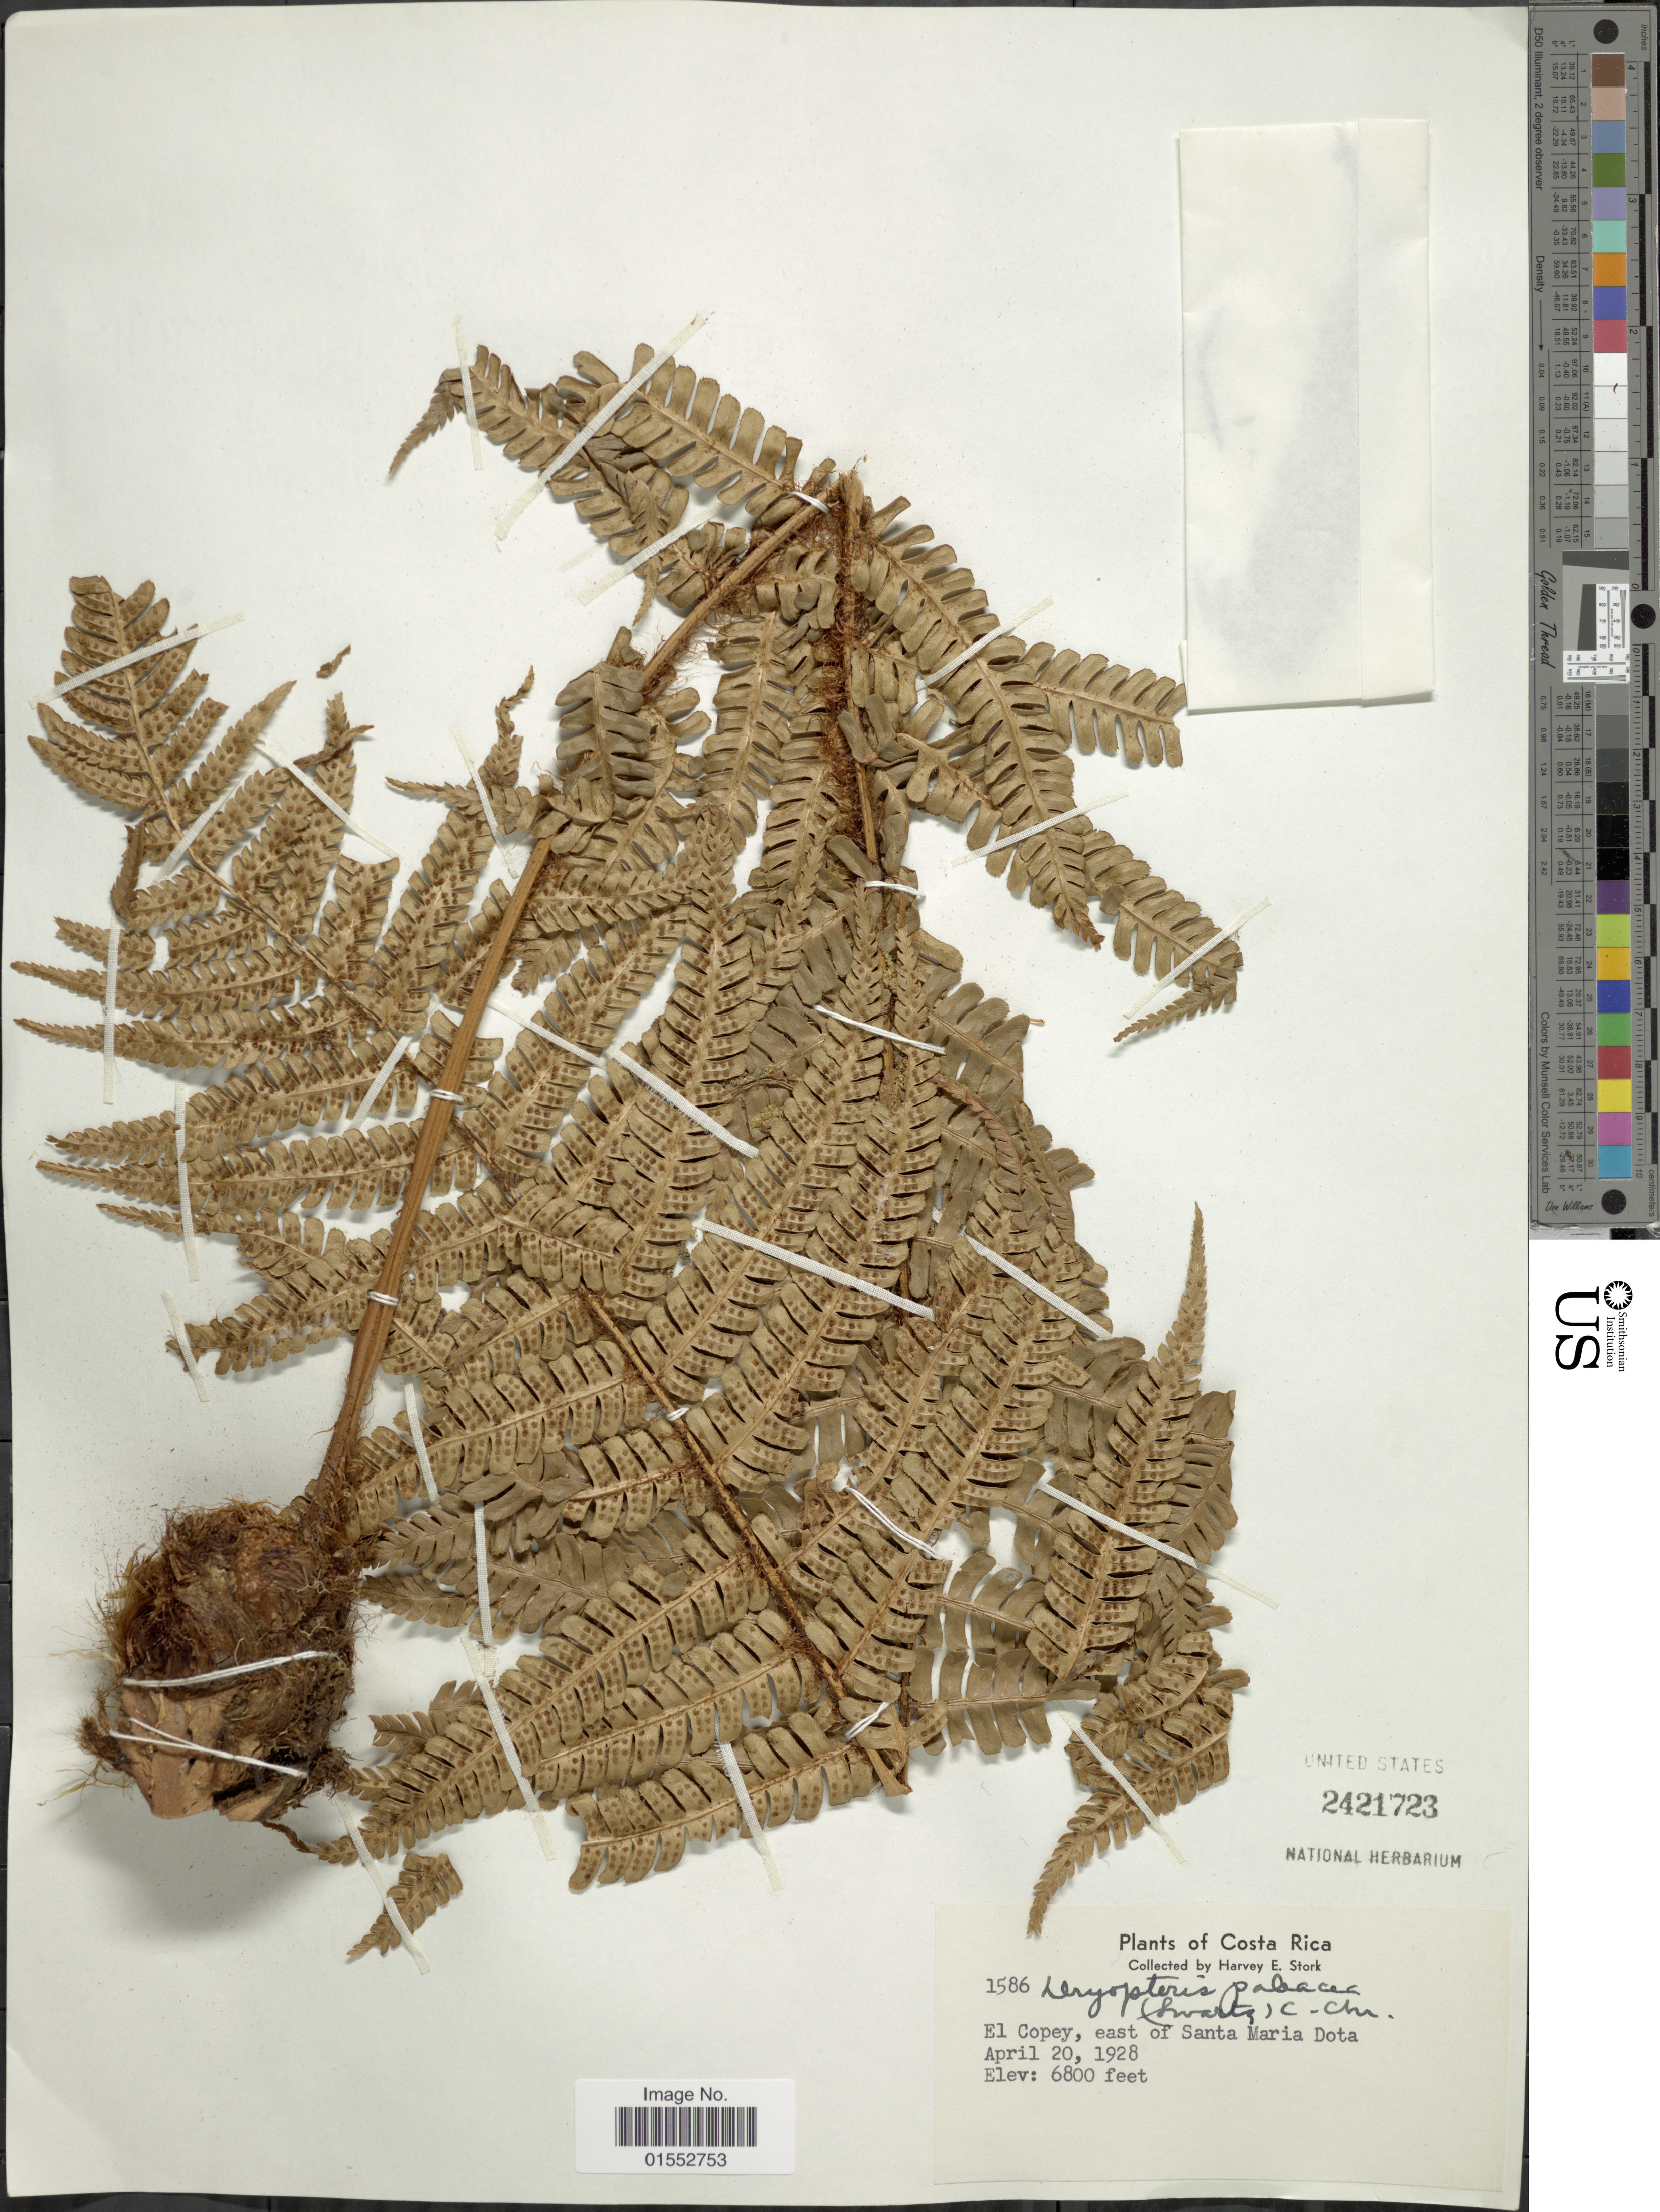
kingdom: Plantae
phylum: Tracheophyta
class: Polypodiopsida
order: Polypodiales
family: Dryopteridaceae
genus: Dryopteris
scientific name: Dryopteris wallichiana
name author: (Spreng.) Hyl.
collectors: H. E. Stork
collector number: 1586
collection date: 1928-04-20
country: Costa Rica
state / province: San José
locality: El Copey, east of Santa Maria Dota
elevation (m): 2073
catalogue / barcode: US 2421723